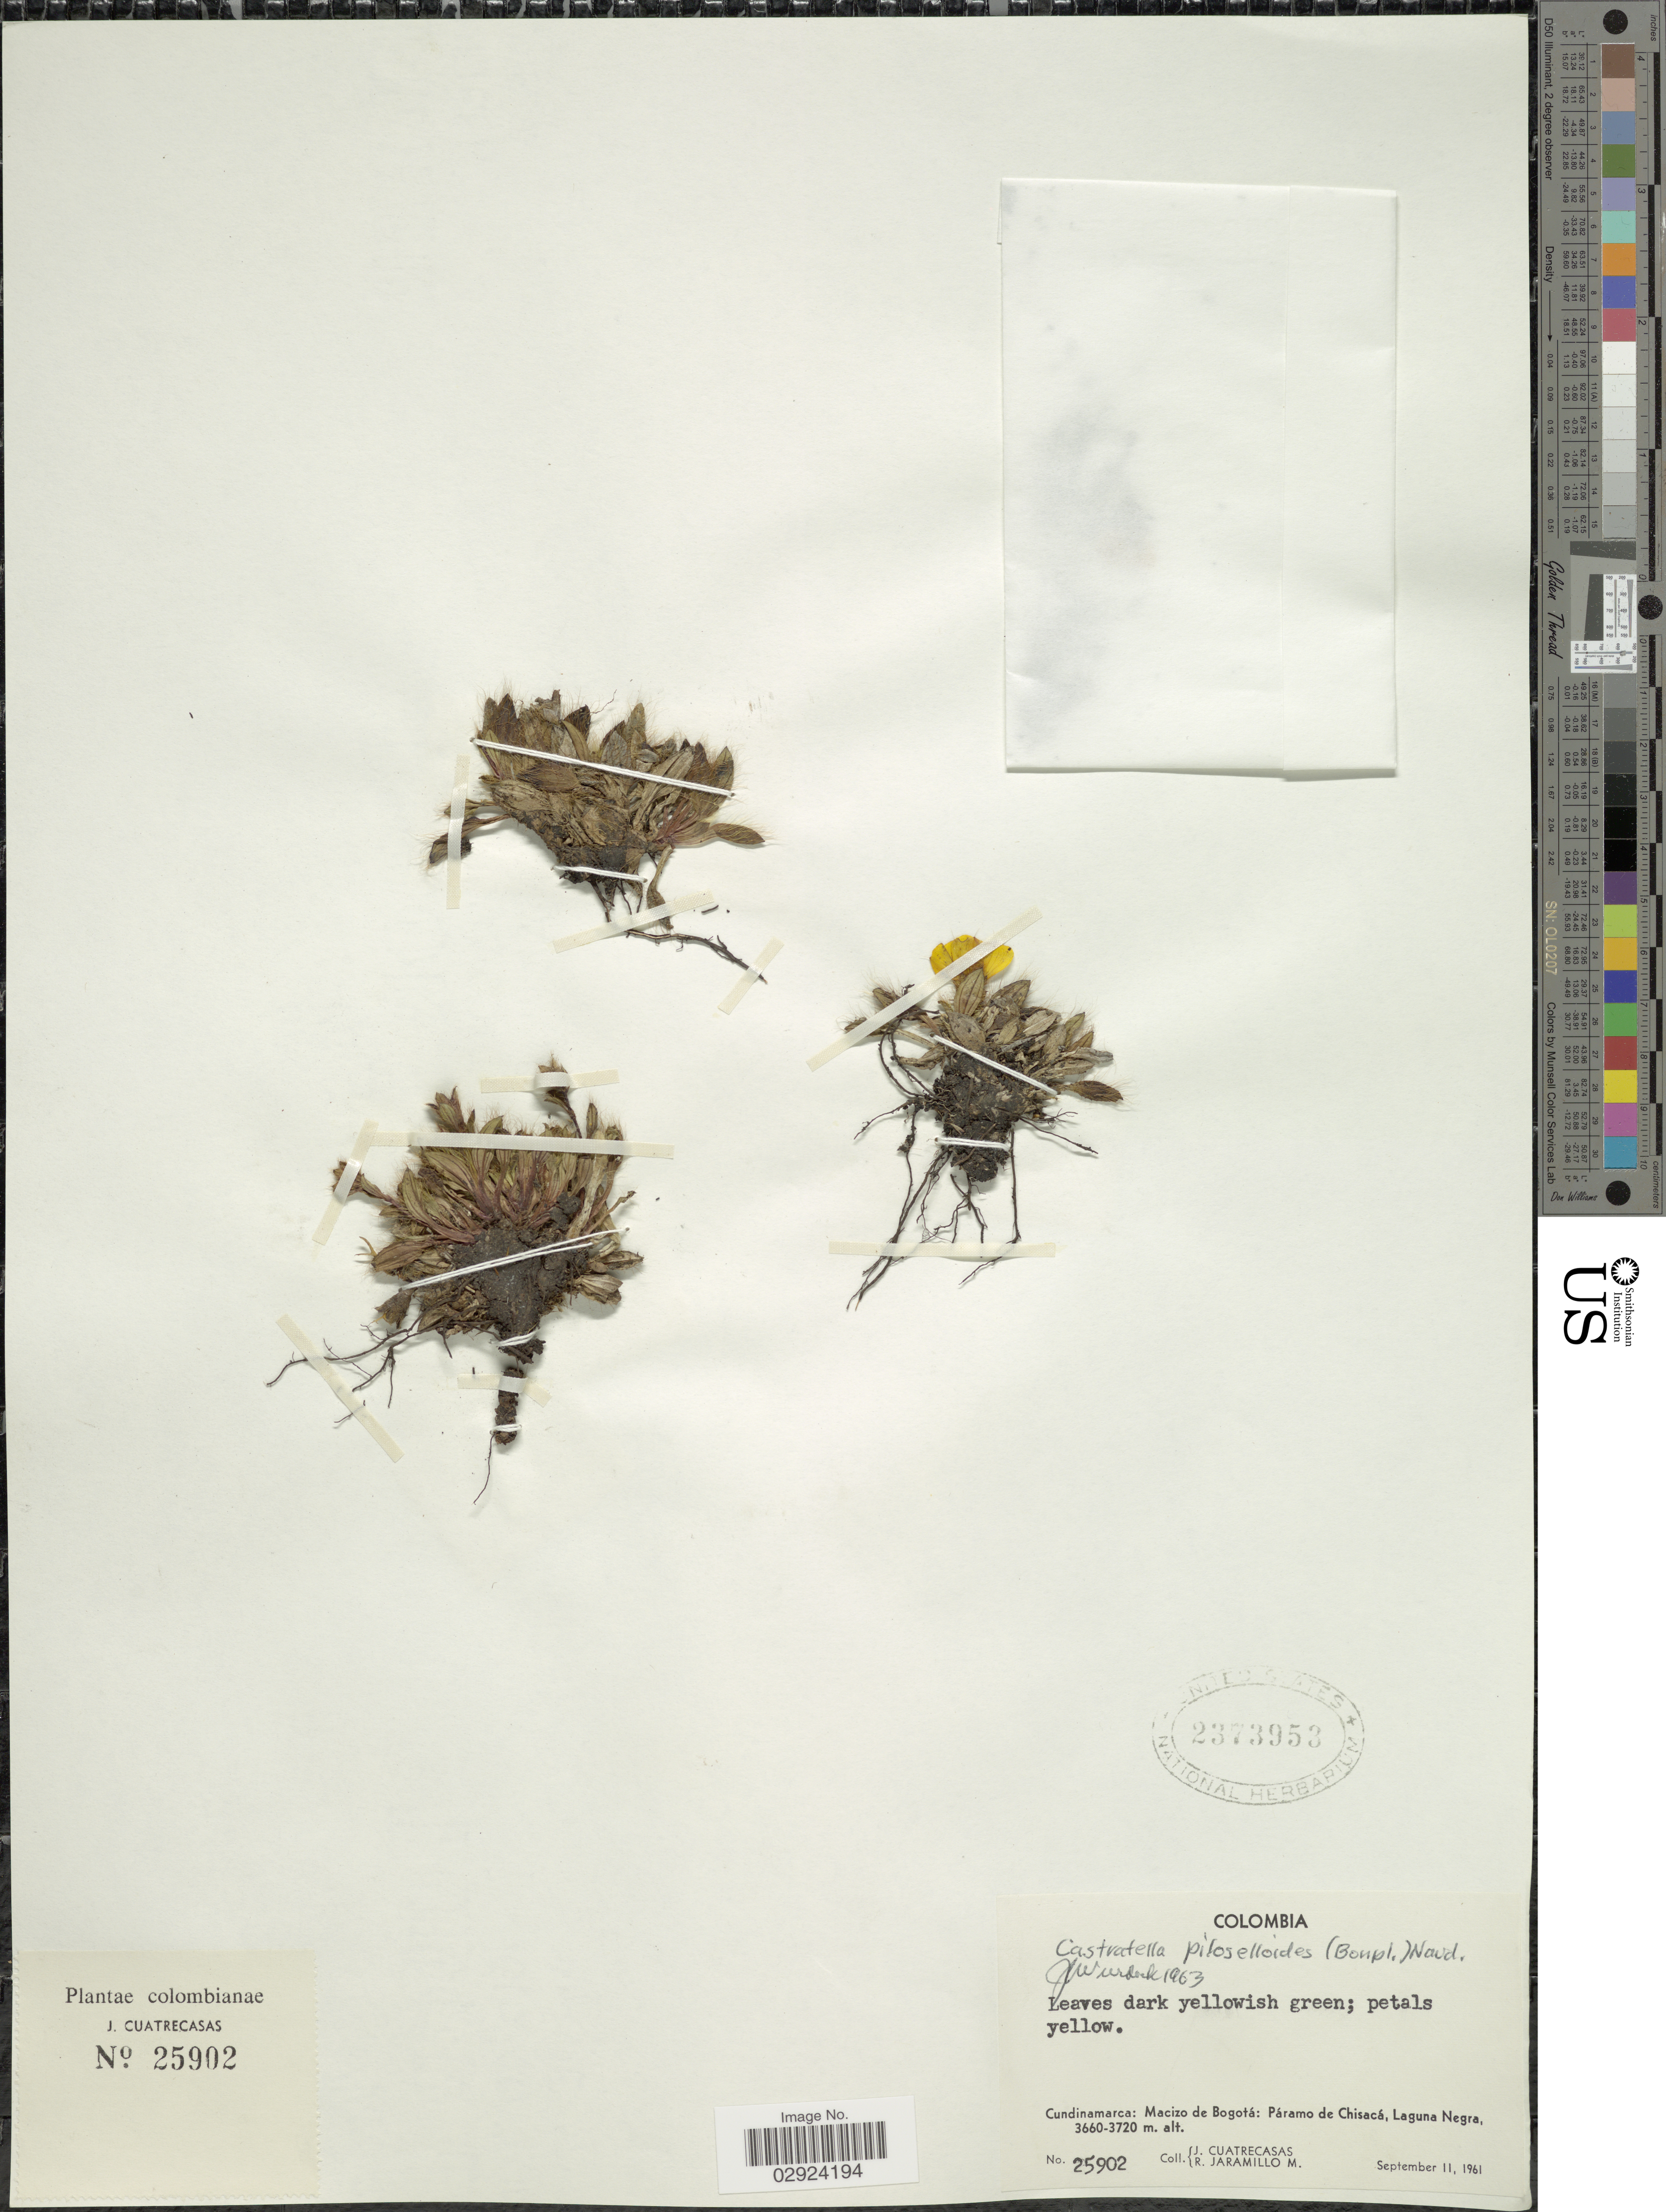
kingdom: Plantae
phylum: Tracheophyta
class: Magnoliopsida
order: Myrtales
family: Melastomataceae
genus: Castratella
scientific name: Castratella piloselloides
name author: (Bonpl.) Naudin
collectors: J. Cuatrecasas & R. Jaramillo M.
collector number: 25902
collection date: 1961-09-11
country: Colombia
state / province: Cundinamarca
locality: Cundinamarca: Macizo de Bogotá: Páramo de Chisacá, Laguna Negra.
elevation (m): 3660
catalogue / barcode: US 2373953